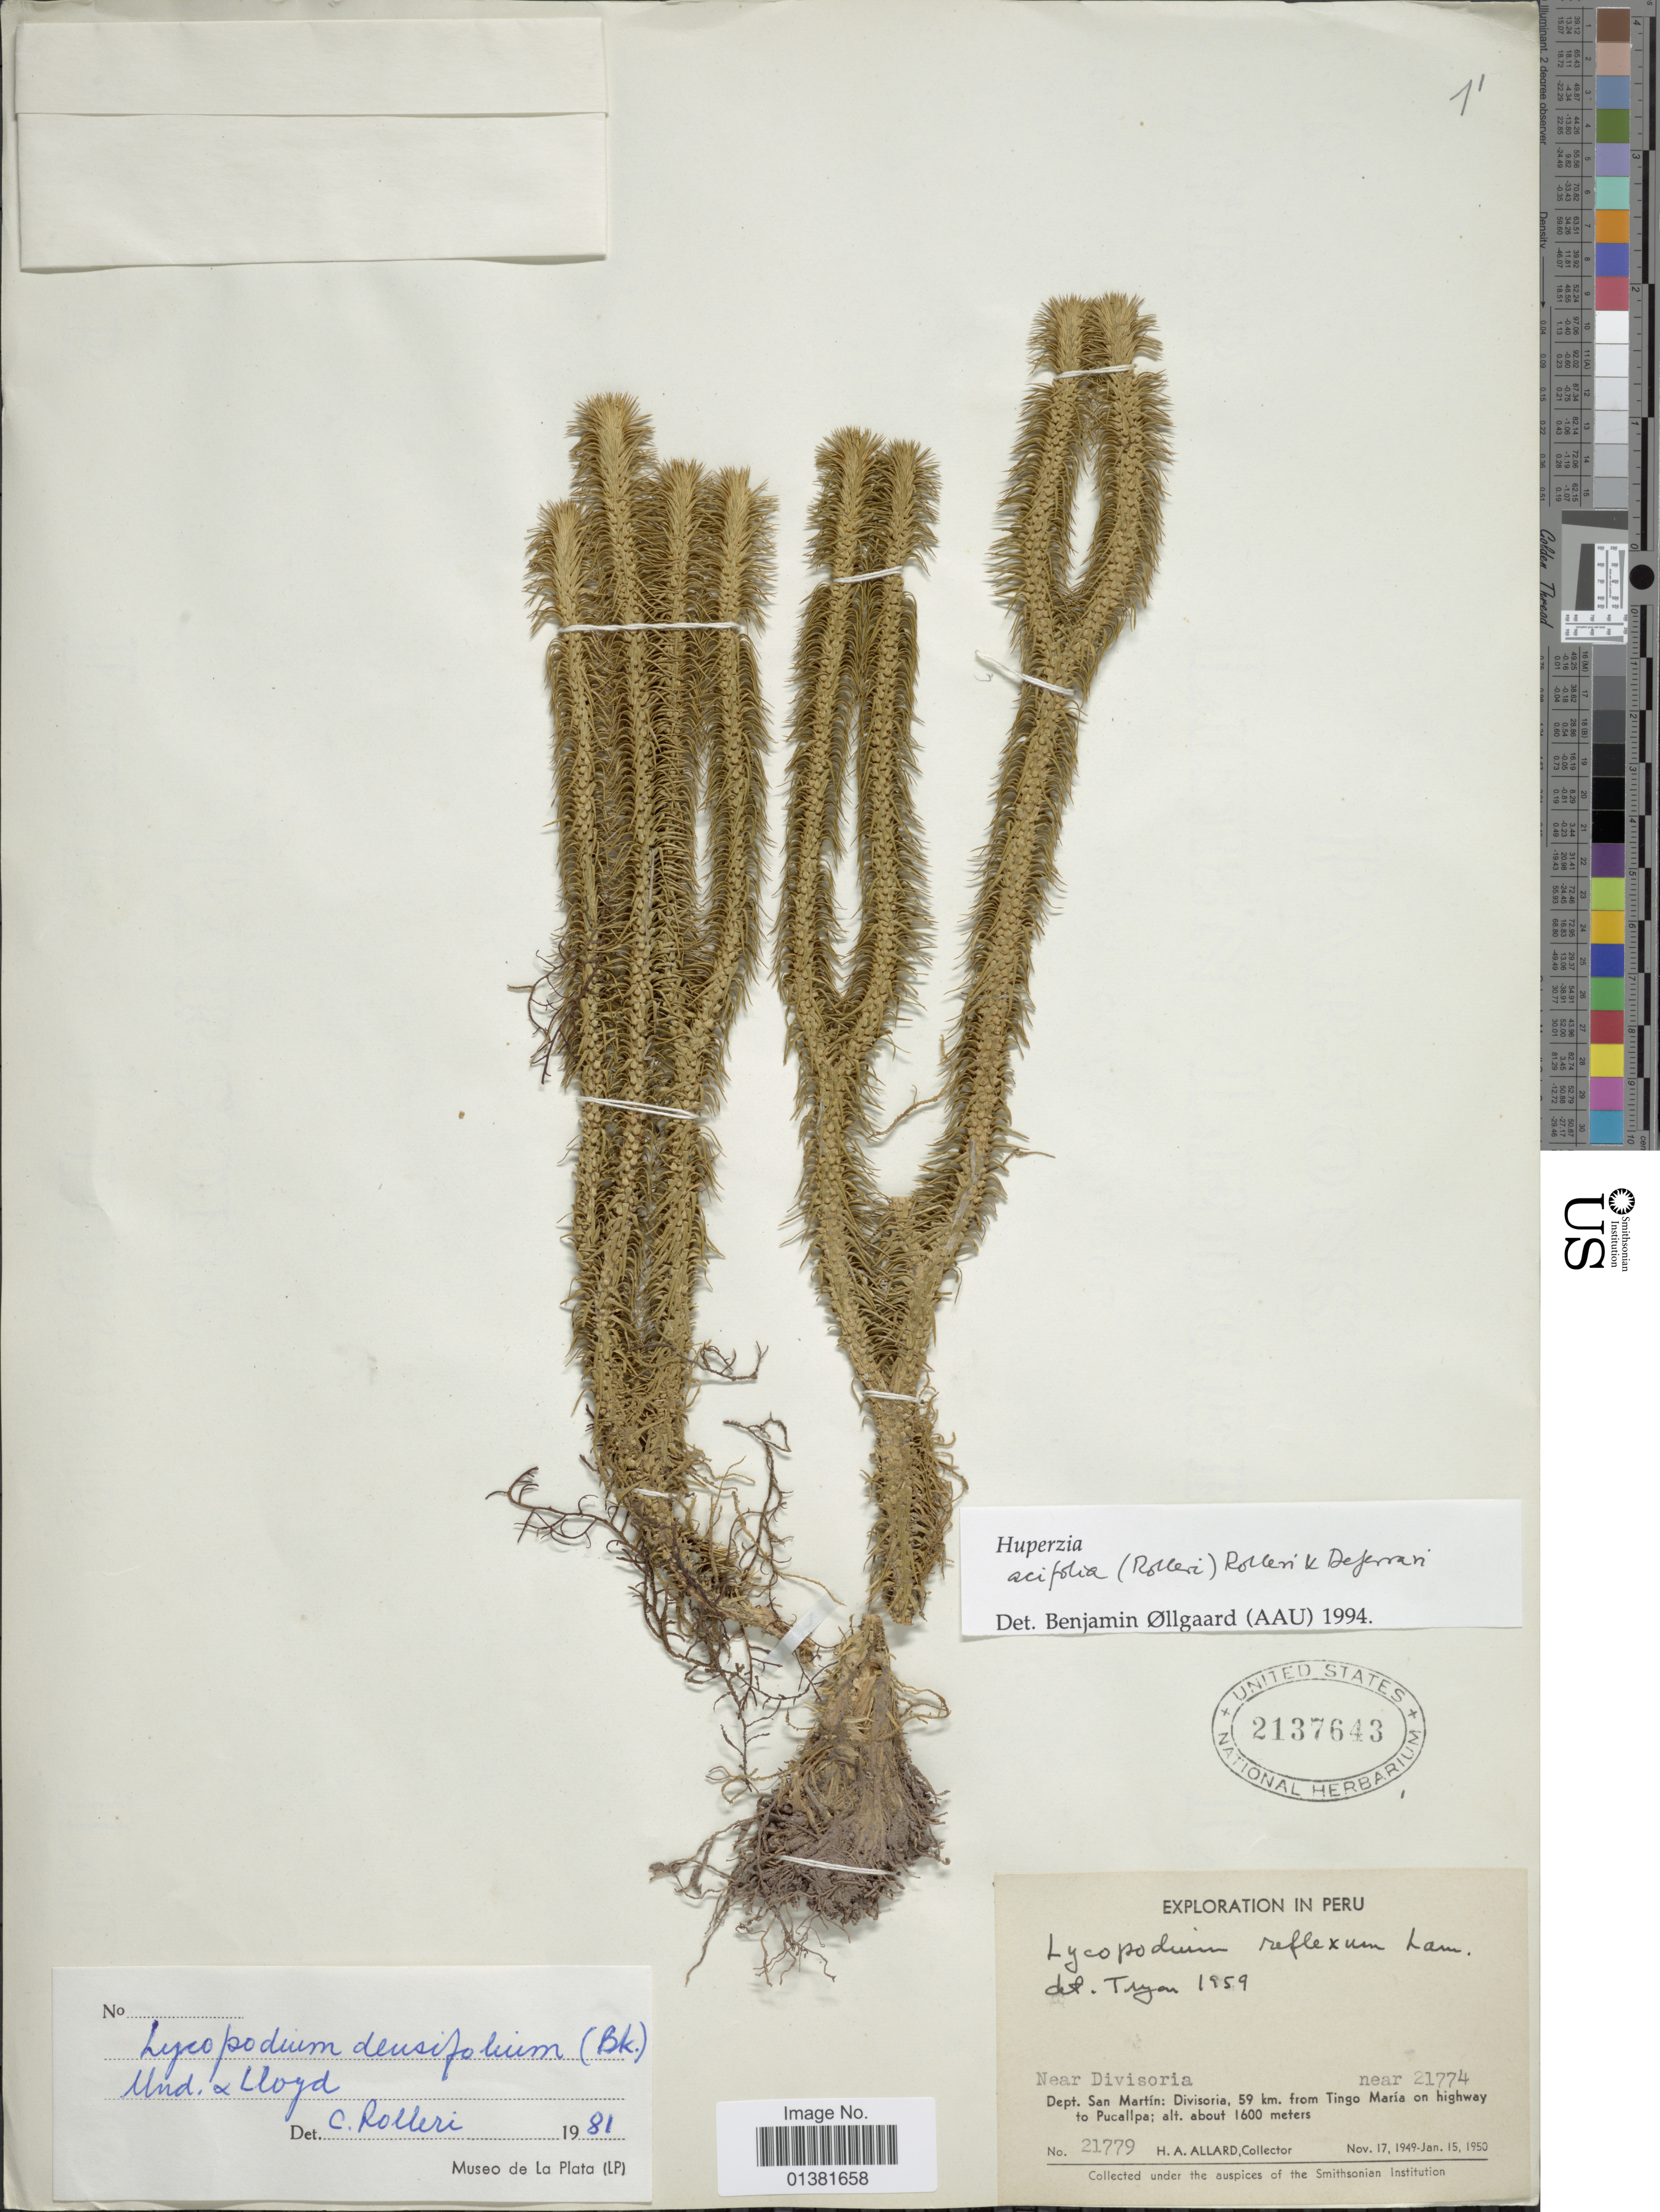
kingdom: Plantae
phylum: Tracheophyta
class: Lycopodiopsida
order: Lycopodiales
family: Lycopodiaceae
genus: Phlegmariurus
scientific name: Phlegmariurus acifolius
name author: (Rolleri) B. Øllg.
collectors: H. A. Allard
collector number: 21779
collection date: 1949-11-17/1950-01-15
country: Peru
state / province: San Martín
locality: Near Divisionaria, Divisoria, 59 km. from Tingo María on highway to Pucallpa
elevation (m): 1600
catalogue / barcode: US 2137643